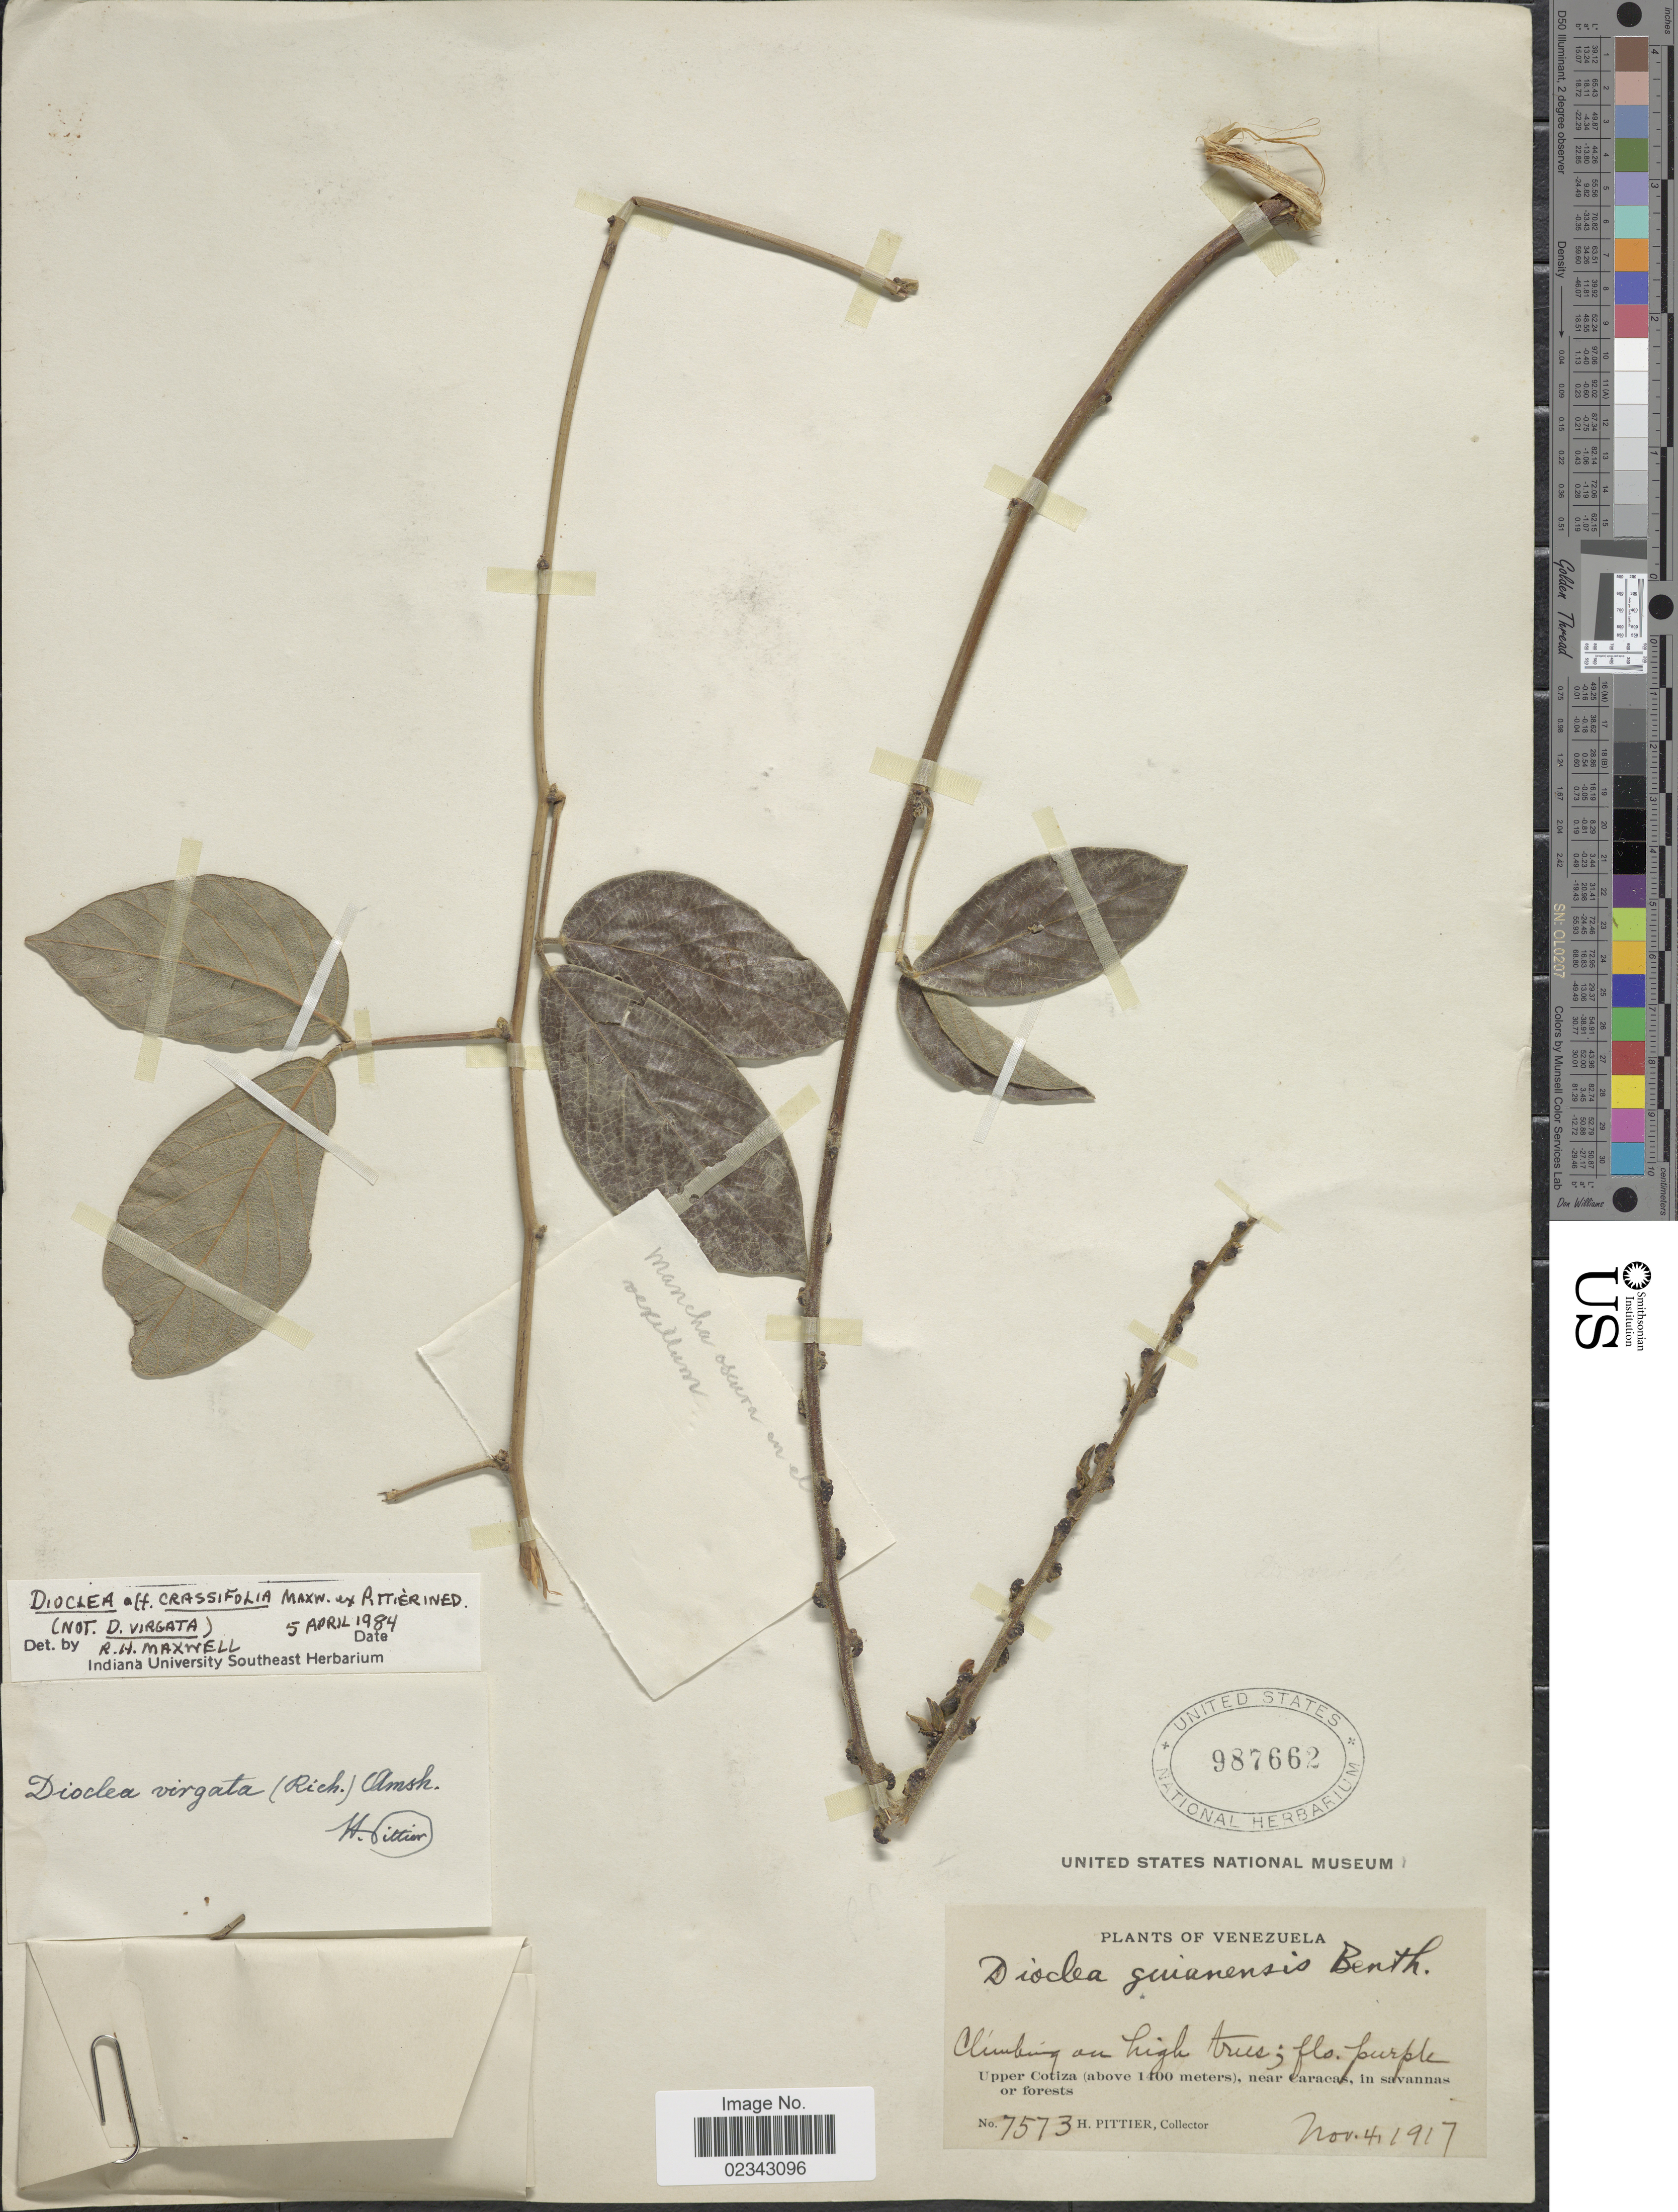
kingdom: Plantae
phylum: Tracheophyta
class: Magnoliopsida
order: Fabales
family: Fabaceae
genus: Dioclea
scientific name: Dioclea crassifolia Pittier, nom. inval.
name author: Pittier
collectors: H. F. Pittier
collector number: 7573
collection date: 1917-11-04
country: Venezuela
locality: Climbing on high trees, Upper Cotiza, near Caracas, in savannas or forests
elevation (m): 1400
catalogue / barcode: US 987662